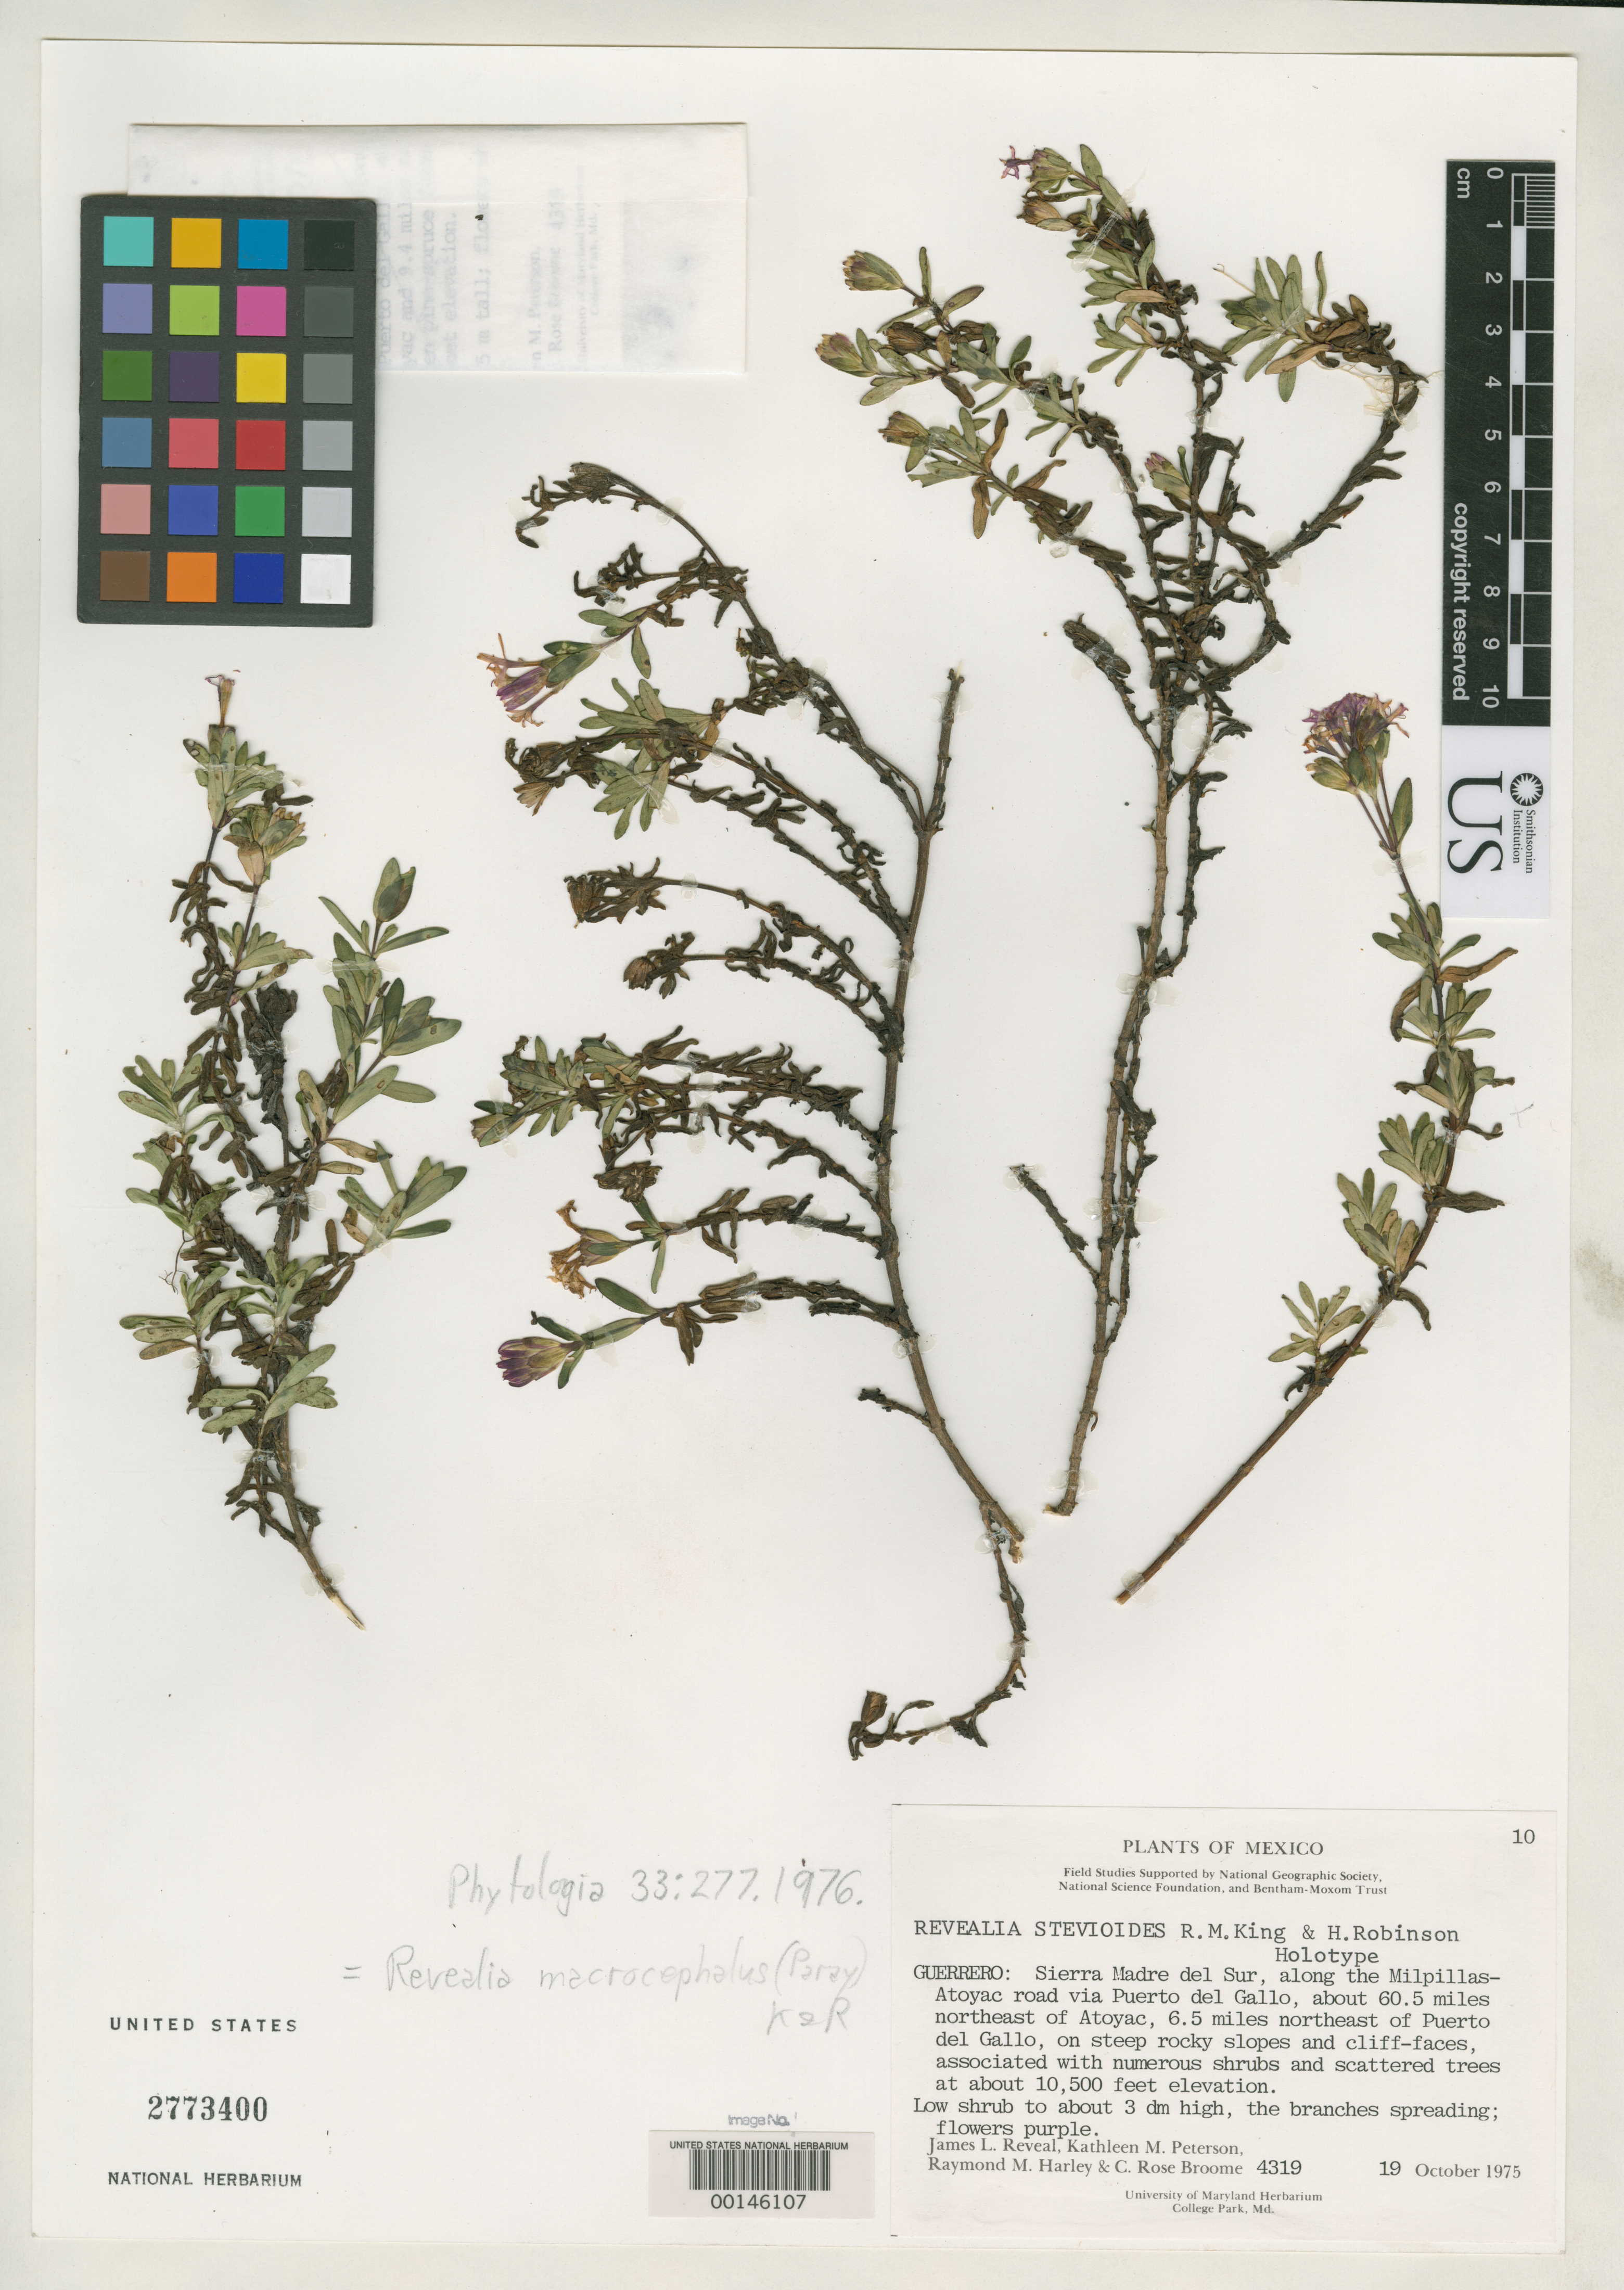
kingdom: Plantae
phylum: Tracheophyta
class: Magnoliopsida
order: Asterales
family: Asteraceae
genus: Revealia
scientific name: Revealia stevioides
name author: R.M. King & H. Rob.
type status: Holotype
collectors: J. L. Reveal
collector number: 4319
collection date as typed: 19 Oct 1975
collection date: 1975-10-19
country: Mexico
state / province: Guerrero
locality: Sierra Madre del Sur, Milpillas - Atoyac road via Puerto del Gallo.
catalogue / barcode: US 2773400